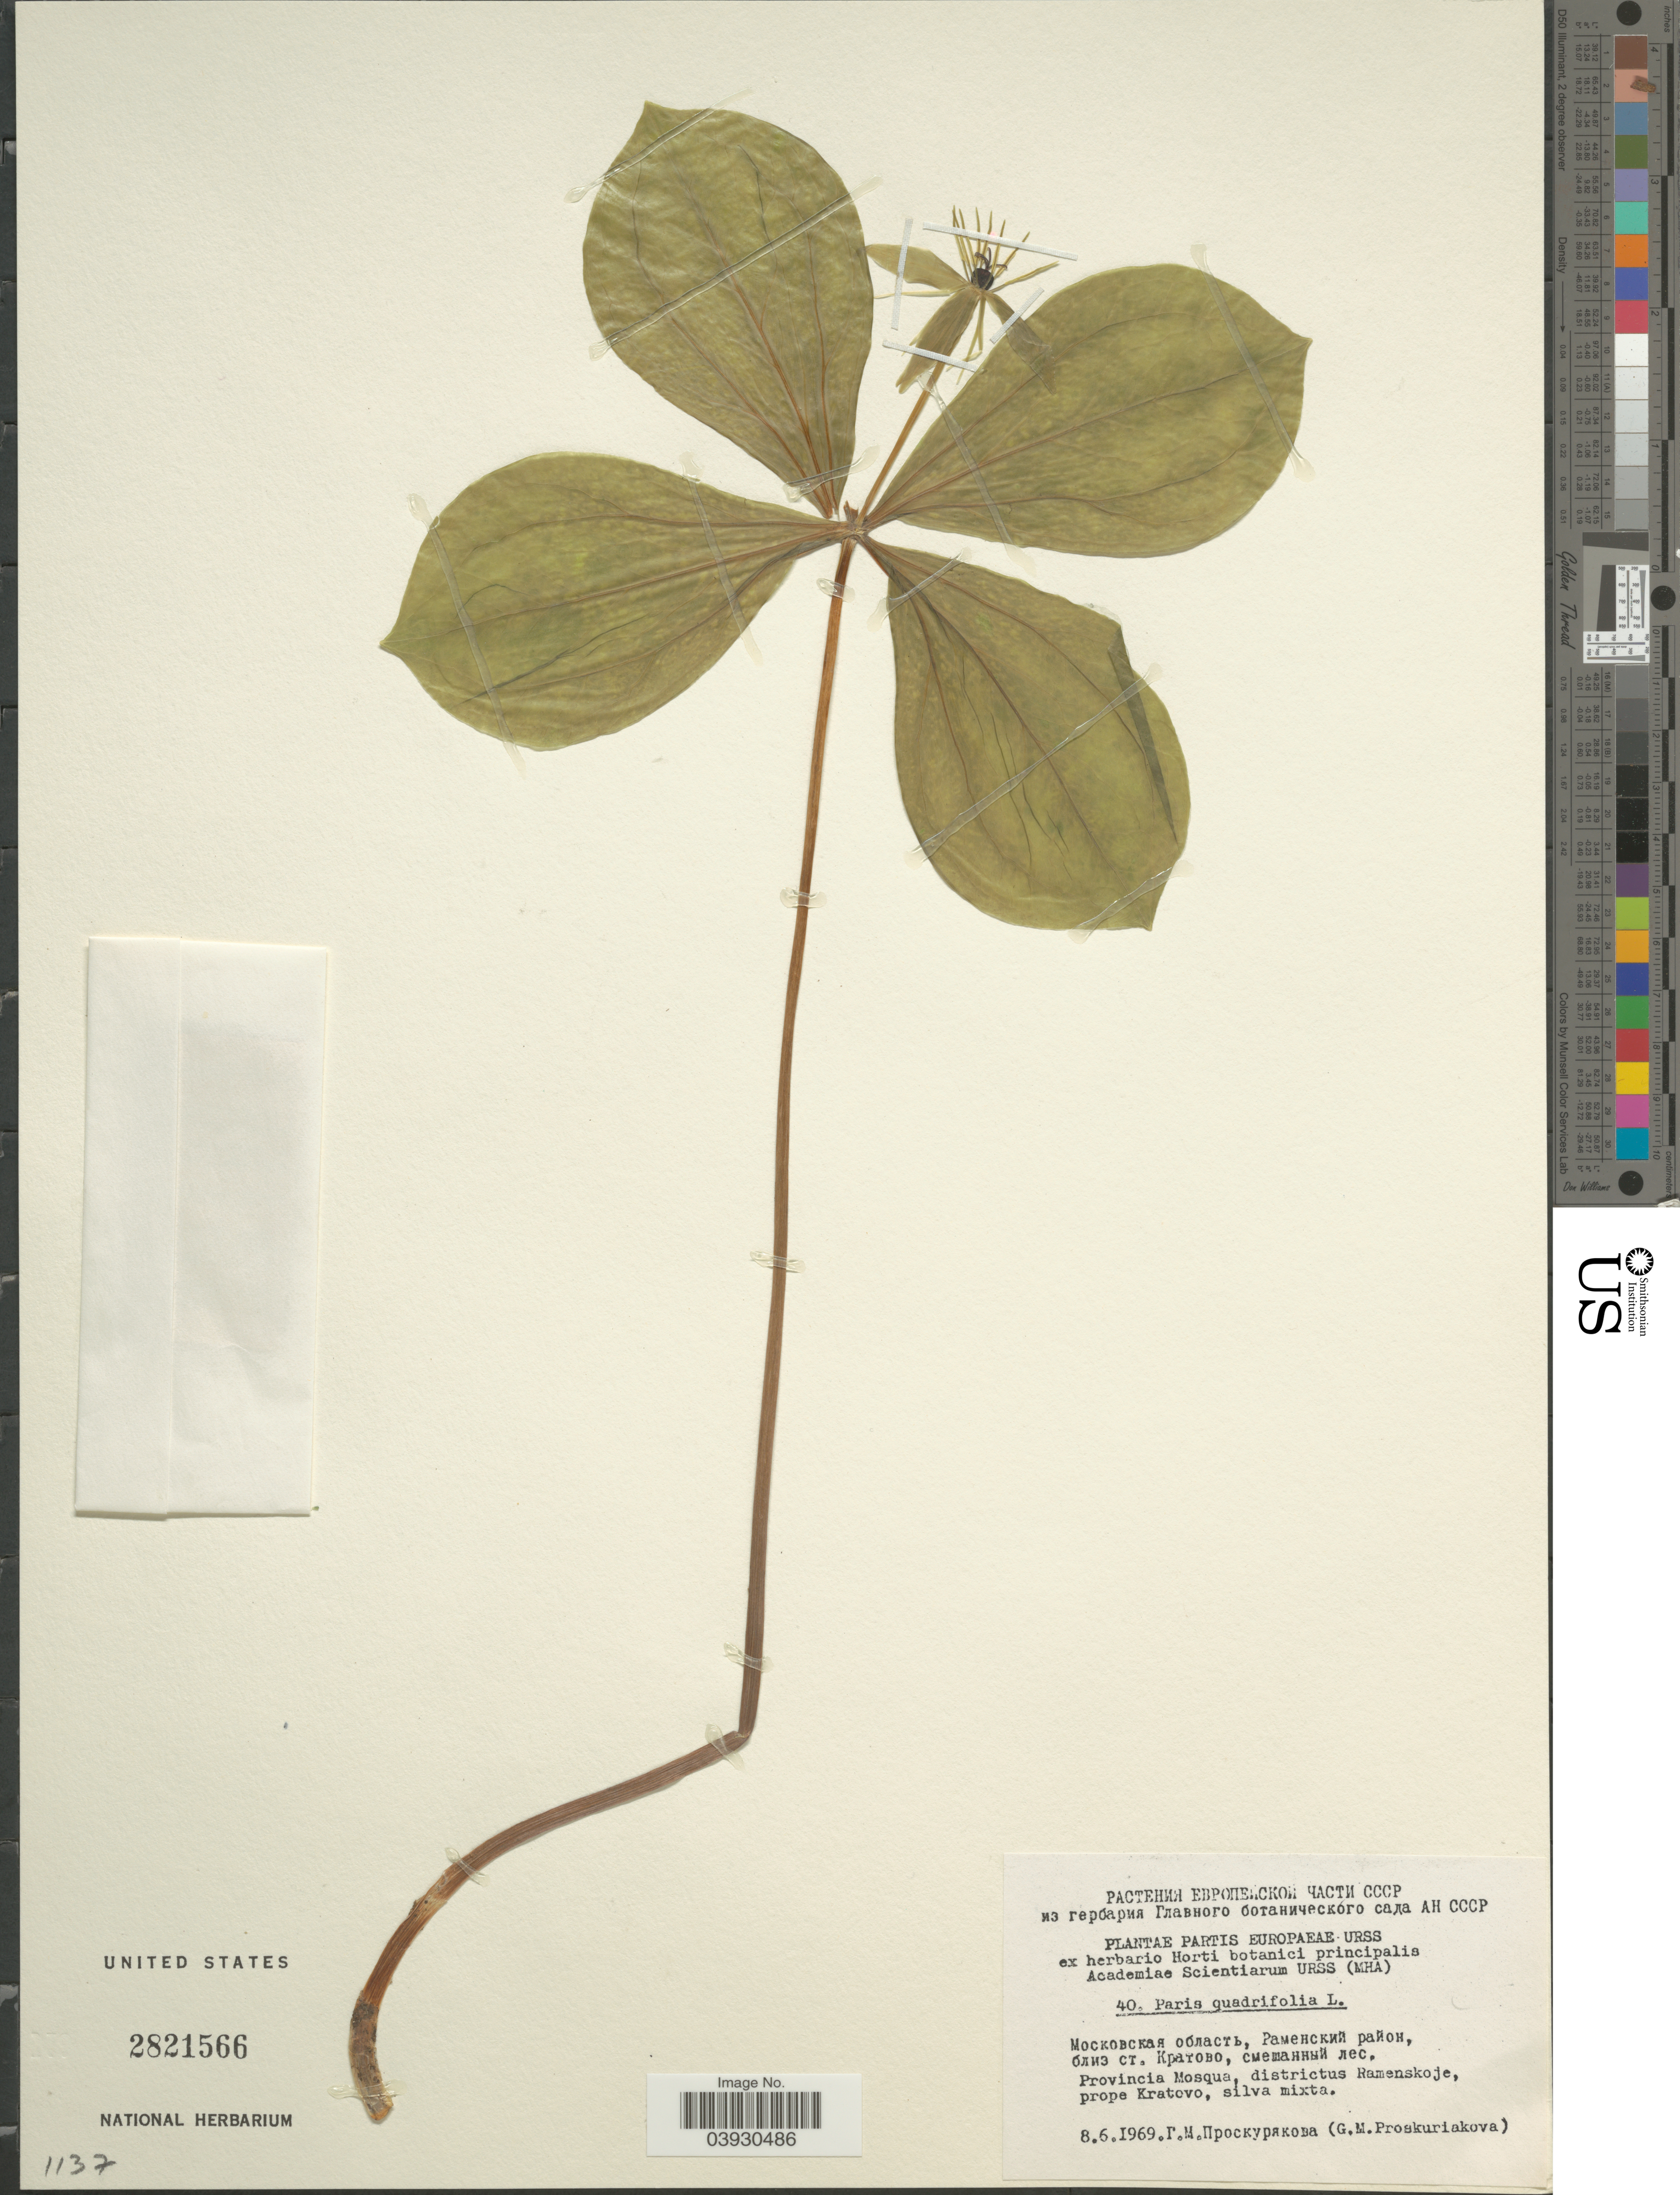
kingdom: Plantae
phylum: Tracheophyta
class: Liliopsida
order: Liliales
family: Melanthiaceae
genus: Paris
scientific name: Paris quadrifolia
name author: L.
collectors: G. Proskuriakova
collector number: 40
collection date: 1969-06-08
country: Russian Federation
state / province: Moscow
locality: Partis Europaeae URSS. Provincia Mosqua, districtus Ramenskoje, prope Kratovo.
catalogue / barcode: US 2821566